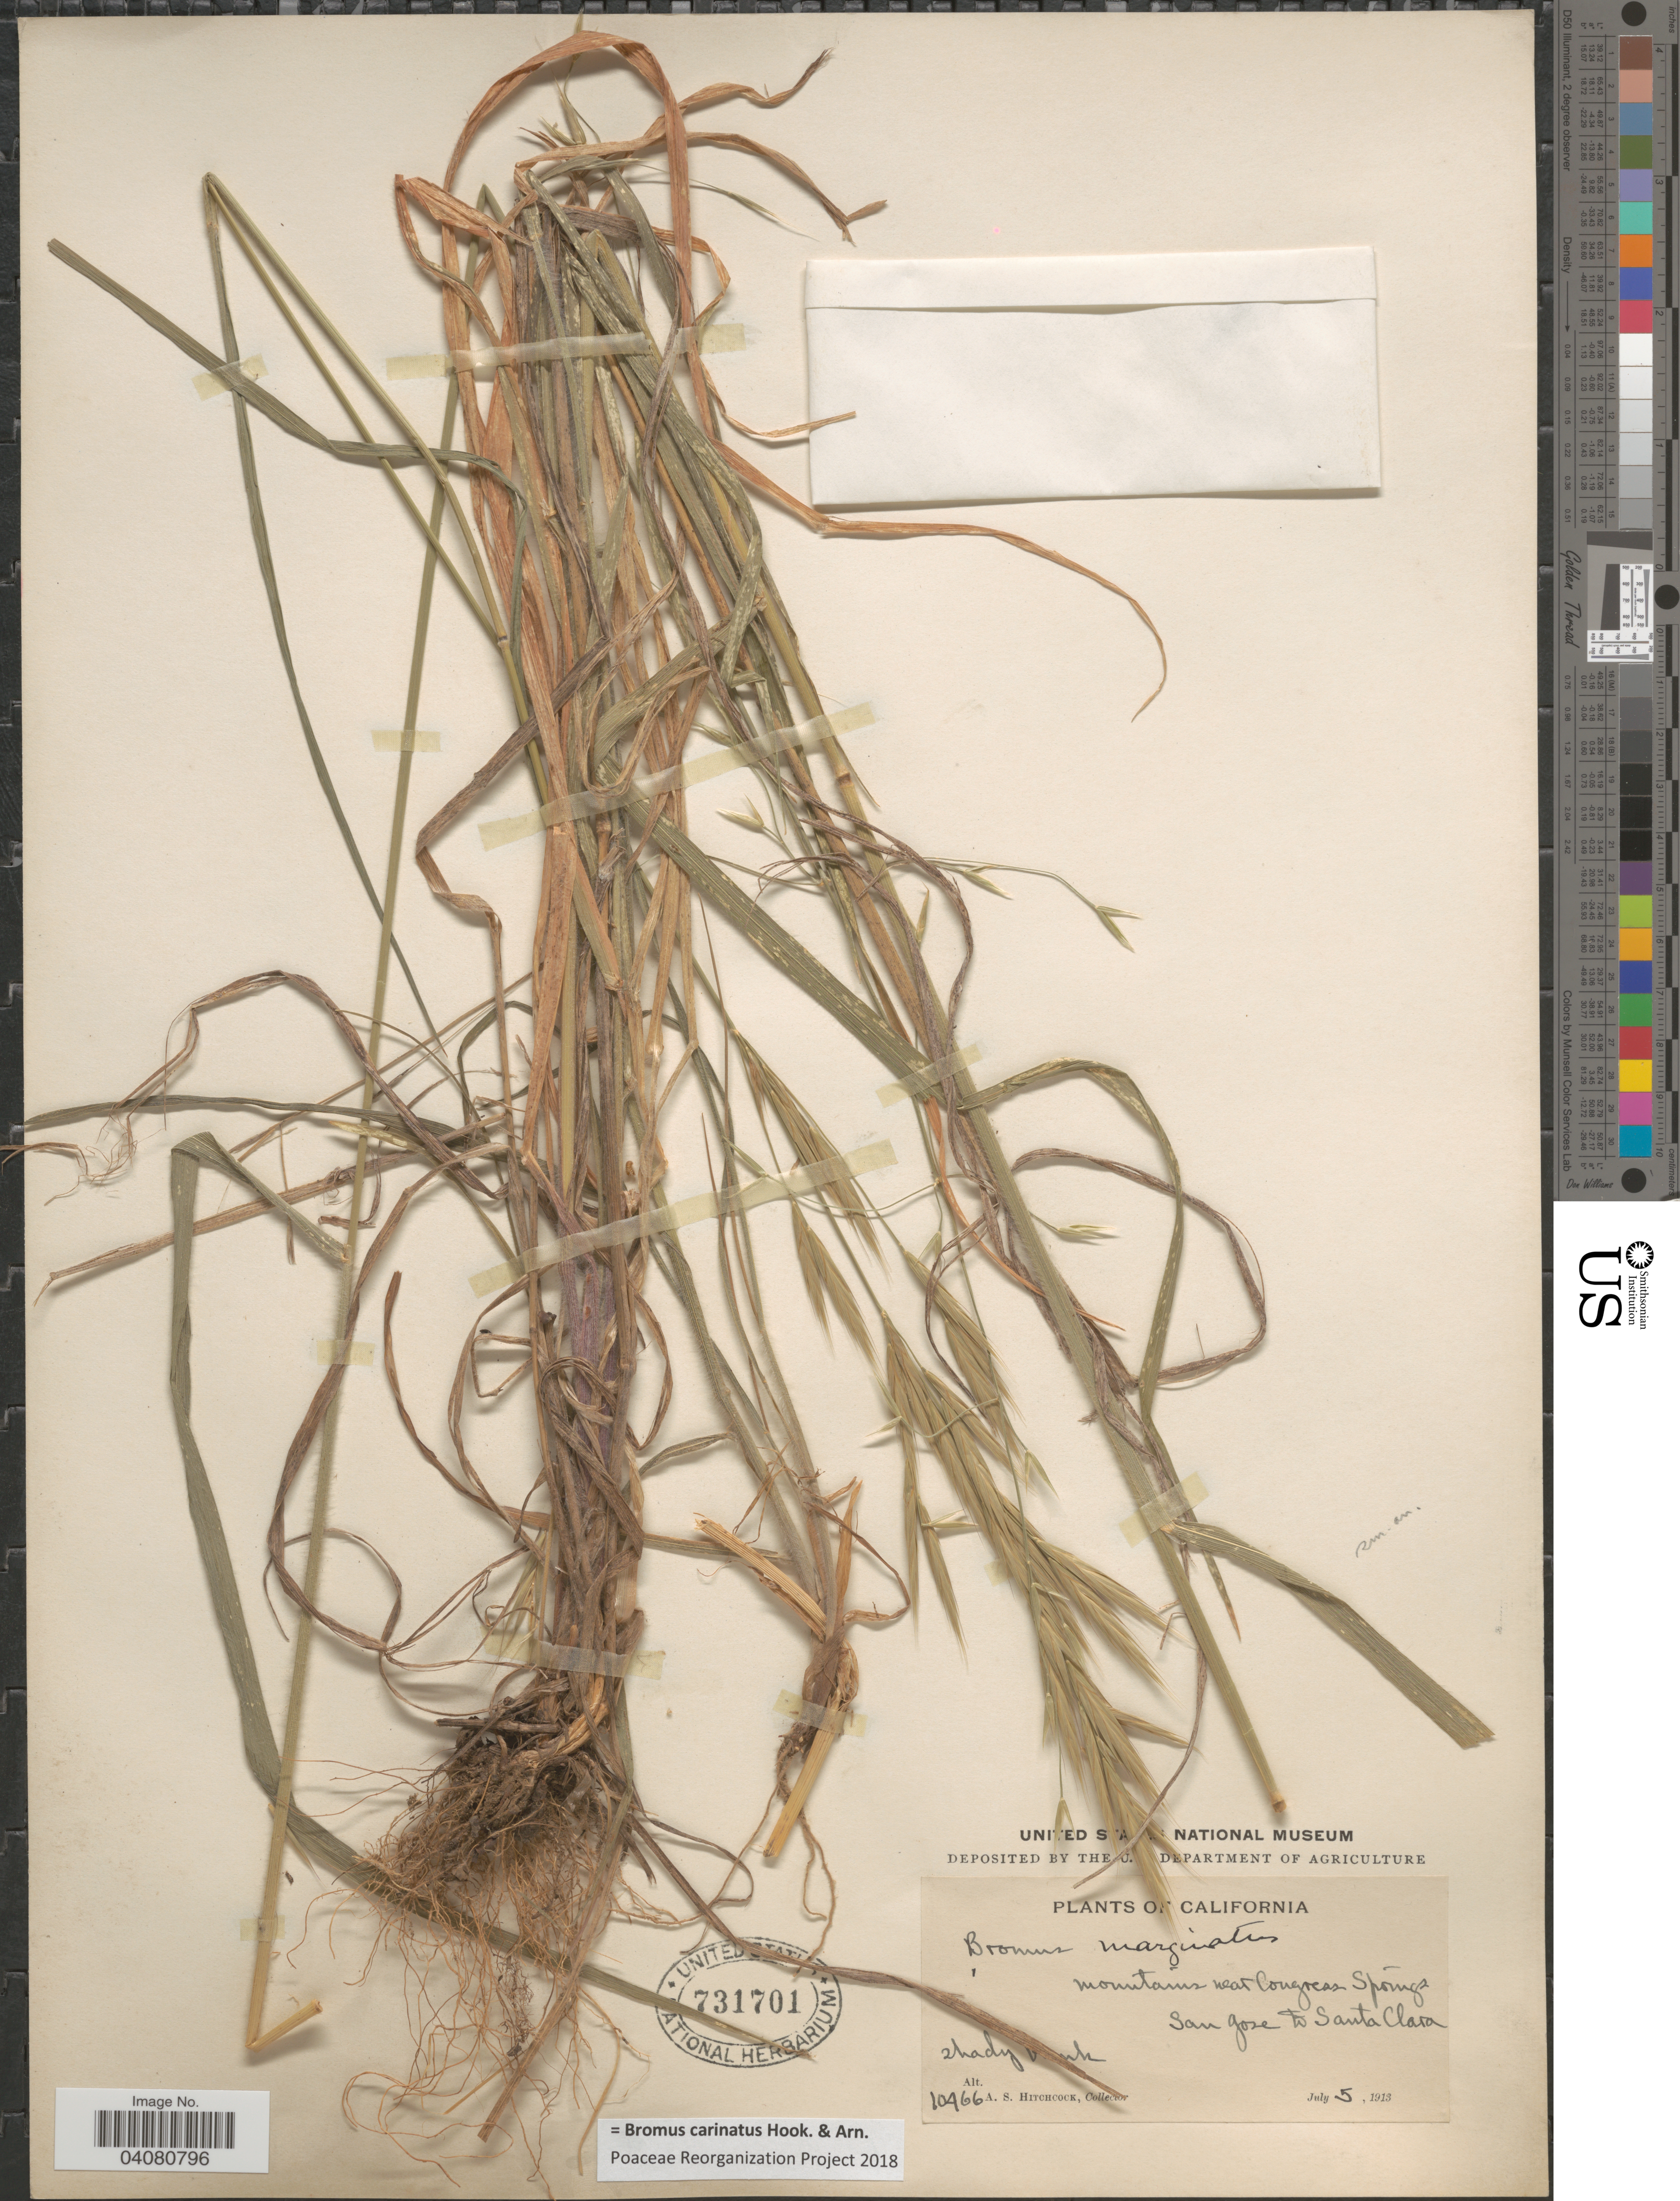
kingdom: Plantae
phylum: Tracheophyta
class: Liliopsida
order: Poales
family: Poaceae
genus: Bromus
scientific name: Bromus carinatus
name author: Hook. & Arn.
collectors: A. S. Hitchcock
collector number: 10466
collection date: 1913-07-05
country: United States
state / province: California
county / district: Santa Clara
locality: Mountains near Congress Springs. San Jose to Santa Clara.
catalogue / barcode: US 731701